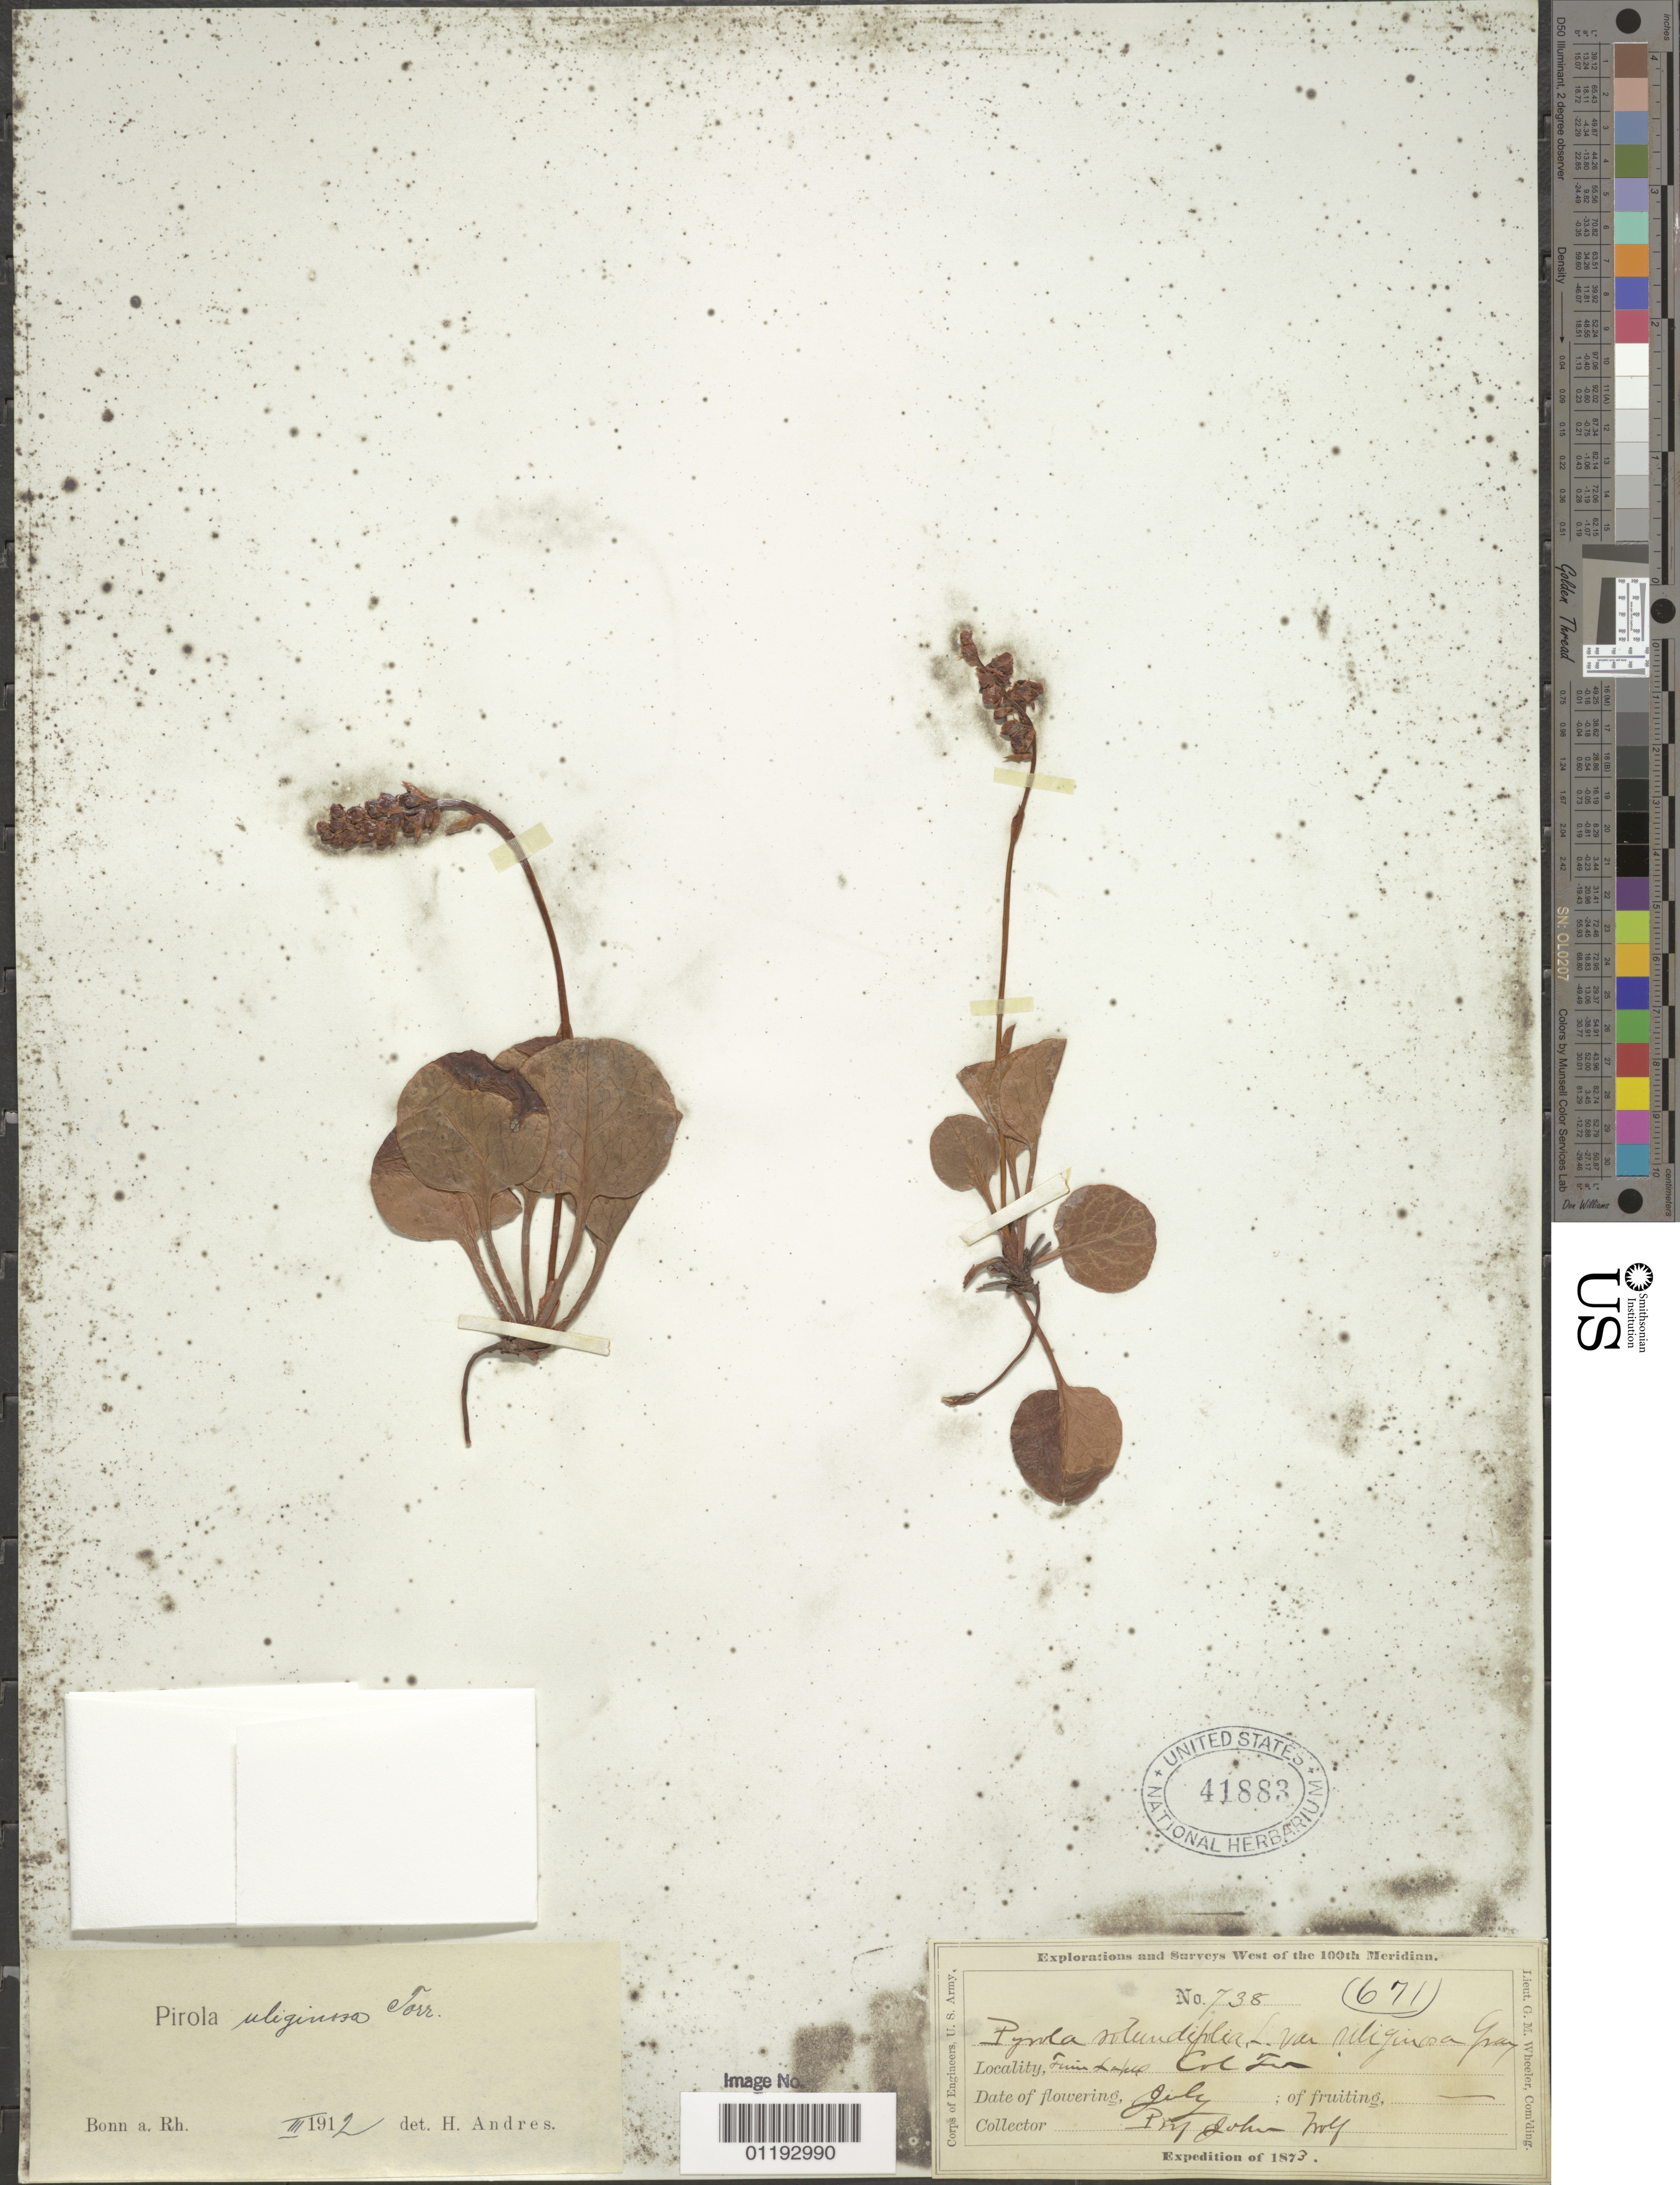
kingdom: Plantae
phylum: Tracheophyta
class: Magnoliopsida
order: Ericales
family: Ericaceae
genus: Pyrola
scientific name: Pyrola uliginosa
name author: Torr. & A. Gray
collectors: J. Wolf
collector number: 738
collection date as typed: Jul 1873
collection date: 1873-07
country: United States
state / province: Colorado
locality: Twin Lakes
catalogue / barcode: US 41883